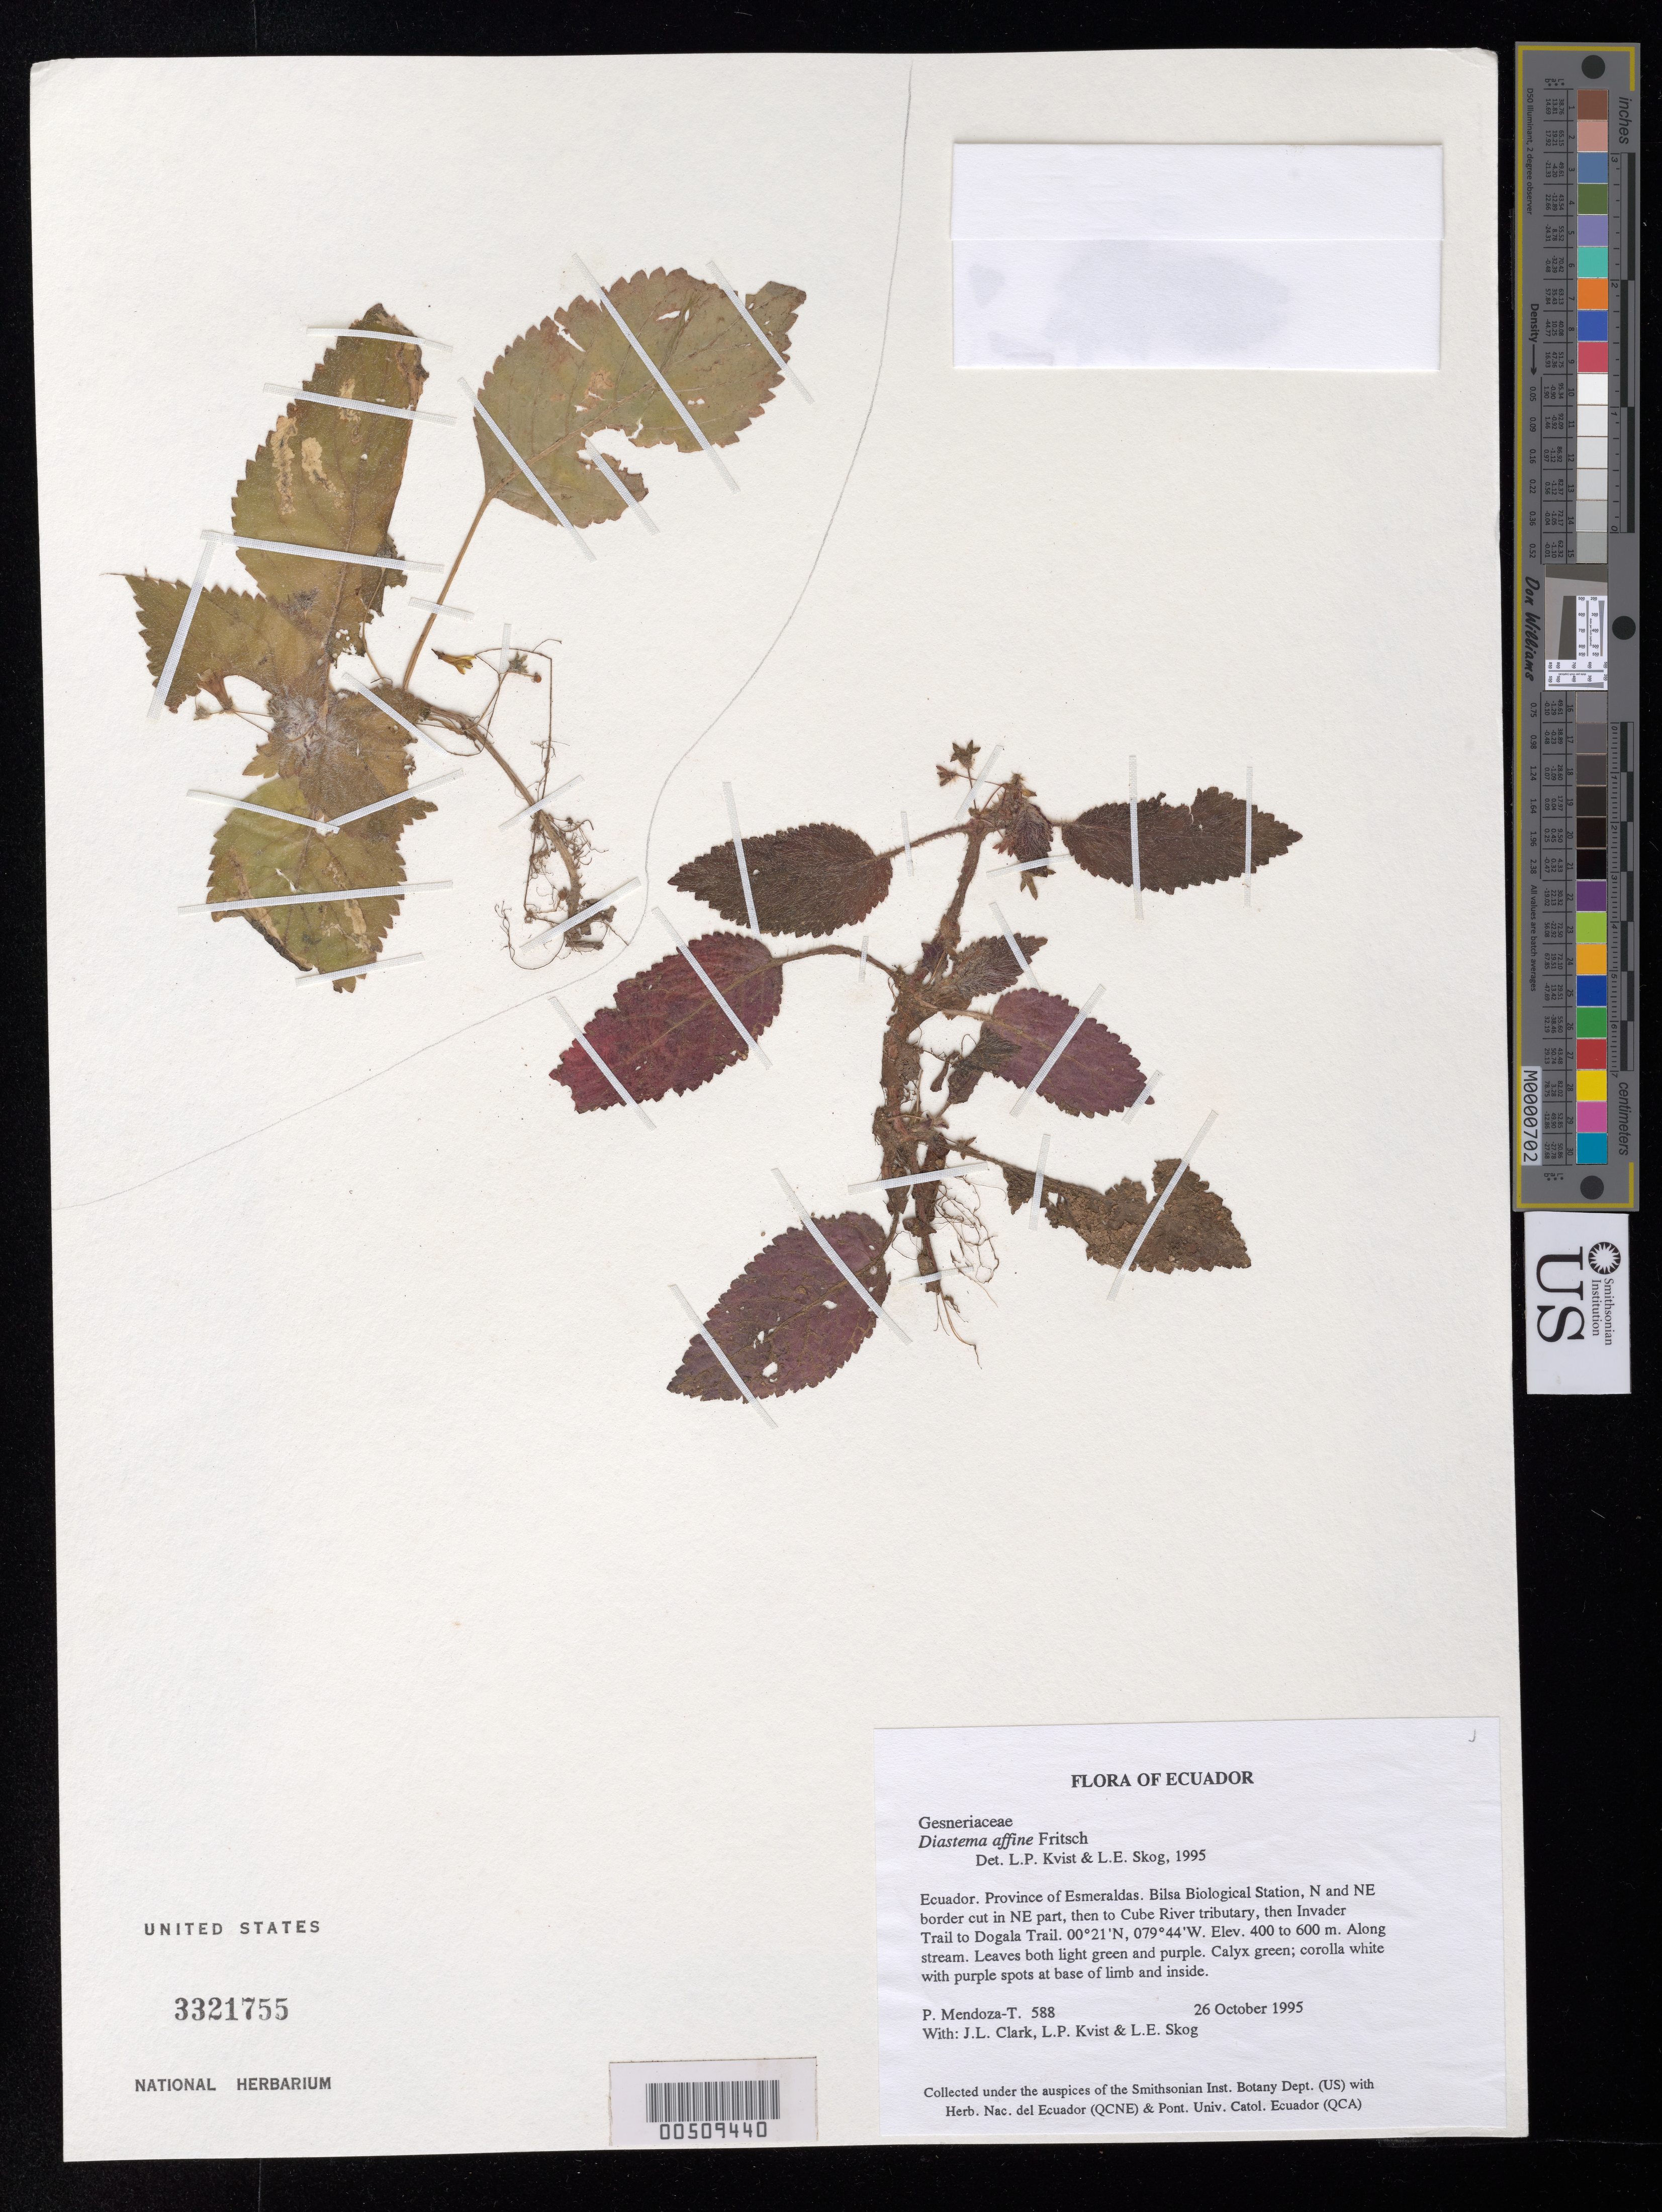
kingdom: Plantae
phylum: Tracheophyta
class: Magnoliopsida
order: Lamiales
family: Gesneriaceae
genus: Diastema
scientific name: Diastema affine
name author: Fritsch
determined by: Skog, Laurence E.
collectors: P. Mendoza-T., J. L. Clark, L. P. Kvist & L. E. Skog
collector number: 588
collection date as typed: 26 Oct 1995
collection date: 1995-10-26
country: Ecuador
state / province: Esmeraldas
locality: Bilsa Biological Station, N and NE border cut in NE part, then to Cube River tributary, then Invader Trail to Dogala Trail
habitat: Along stream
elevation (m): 400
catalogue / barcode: US 3321755